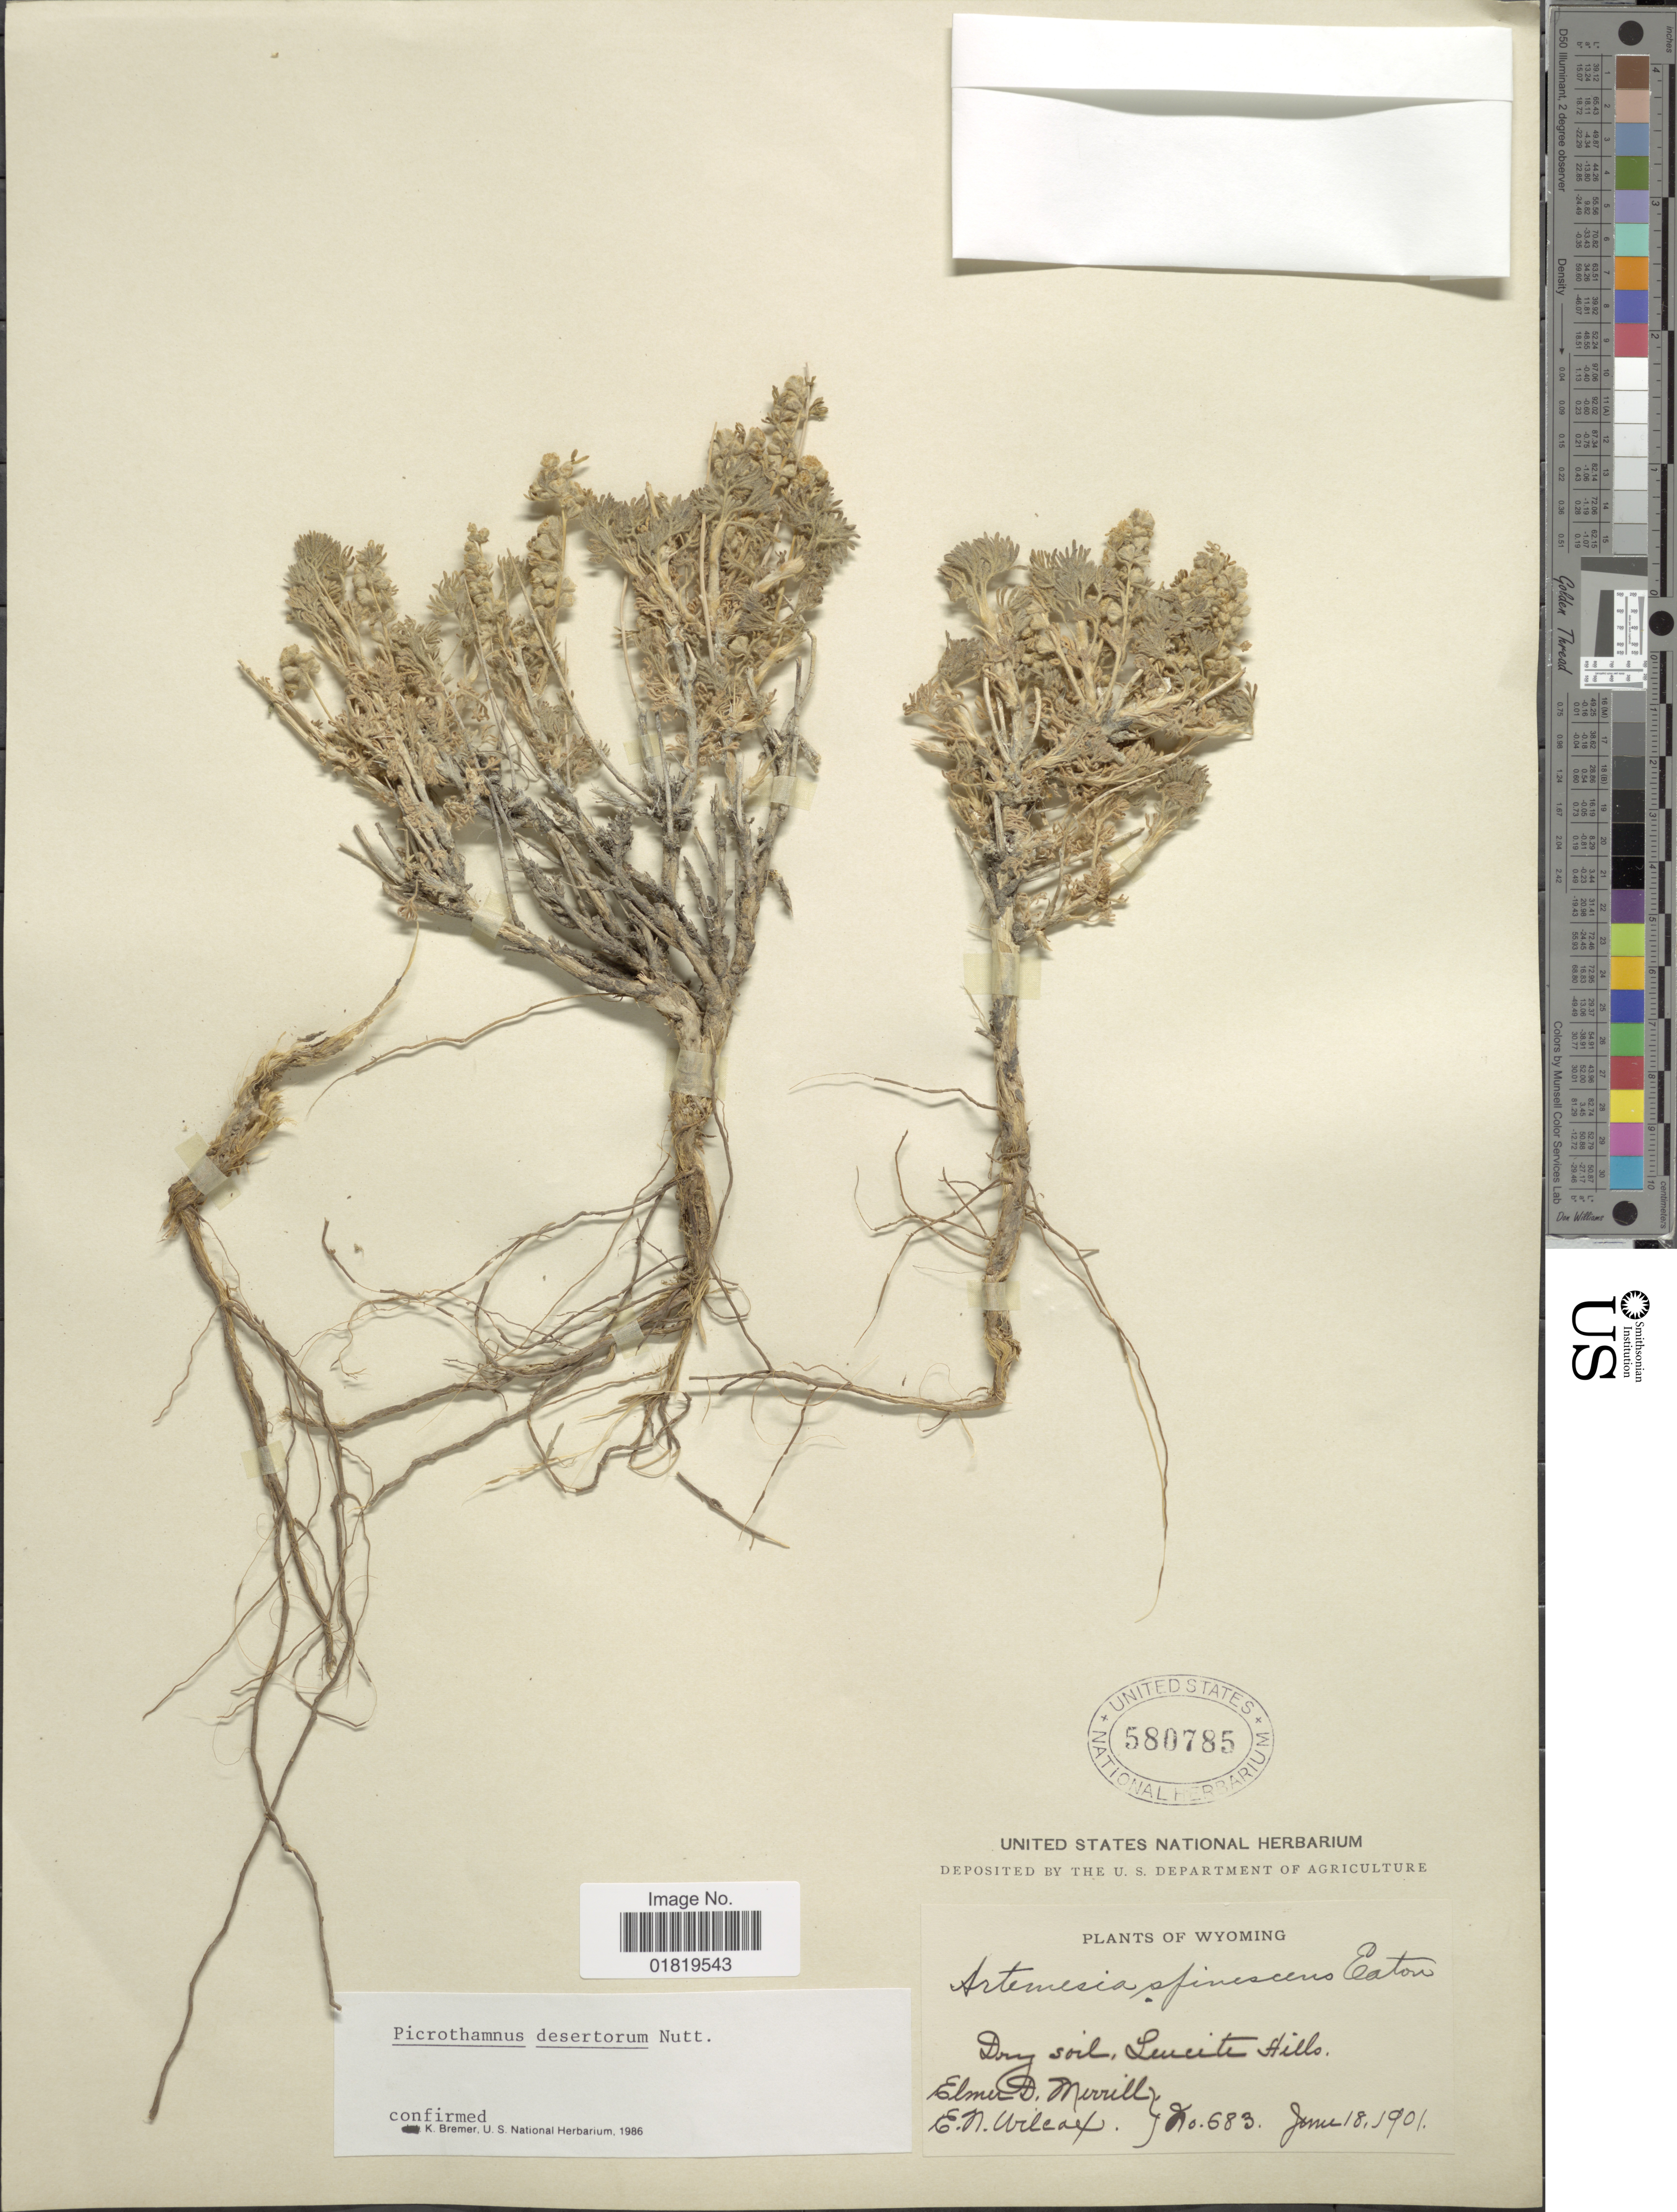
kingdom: Plantae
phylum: Tracheophyta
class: Magnoliopsida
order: Asterales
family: Asteraceae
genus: Picrothamnus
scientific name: Picrothamnus desertorum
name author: Nutt.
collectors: E. D. Merrill & E. Wilcox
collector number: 683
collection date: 1901-06-18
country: United States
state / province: Wyoming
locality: Suicite Hills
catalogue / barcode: US 580785